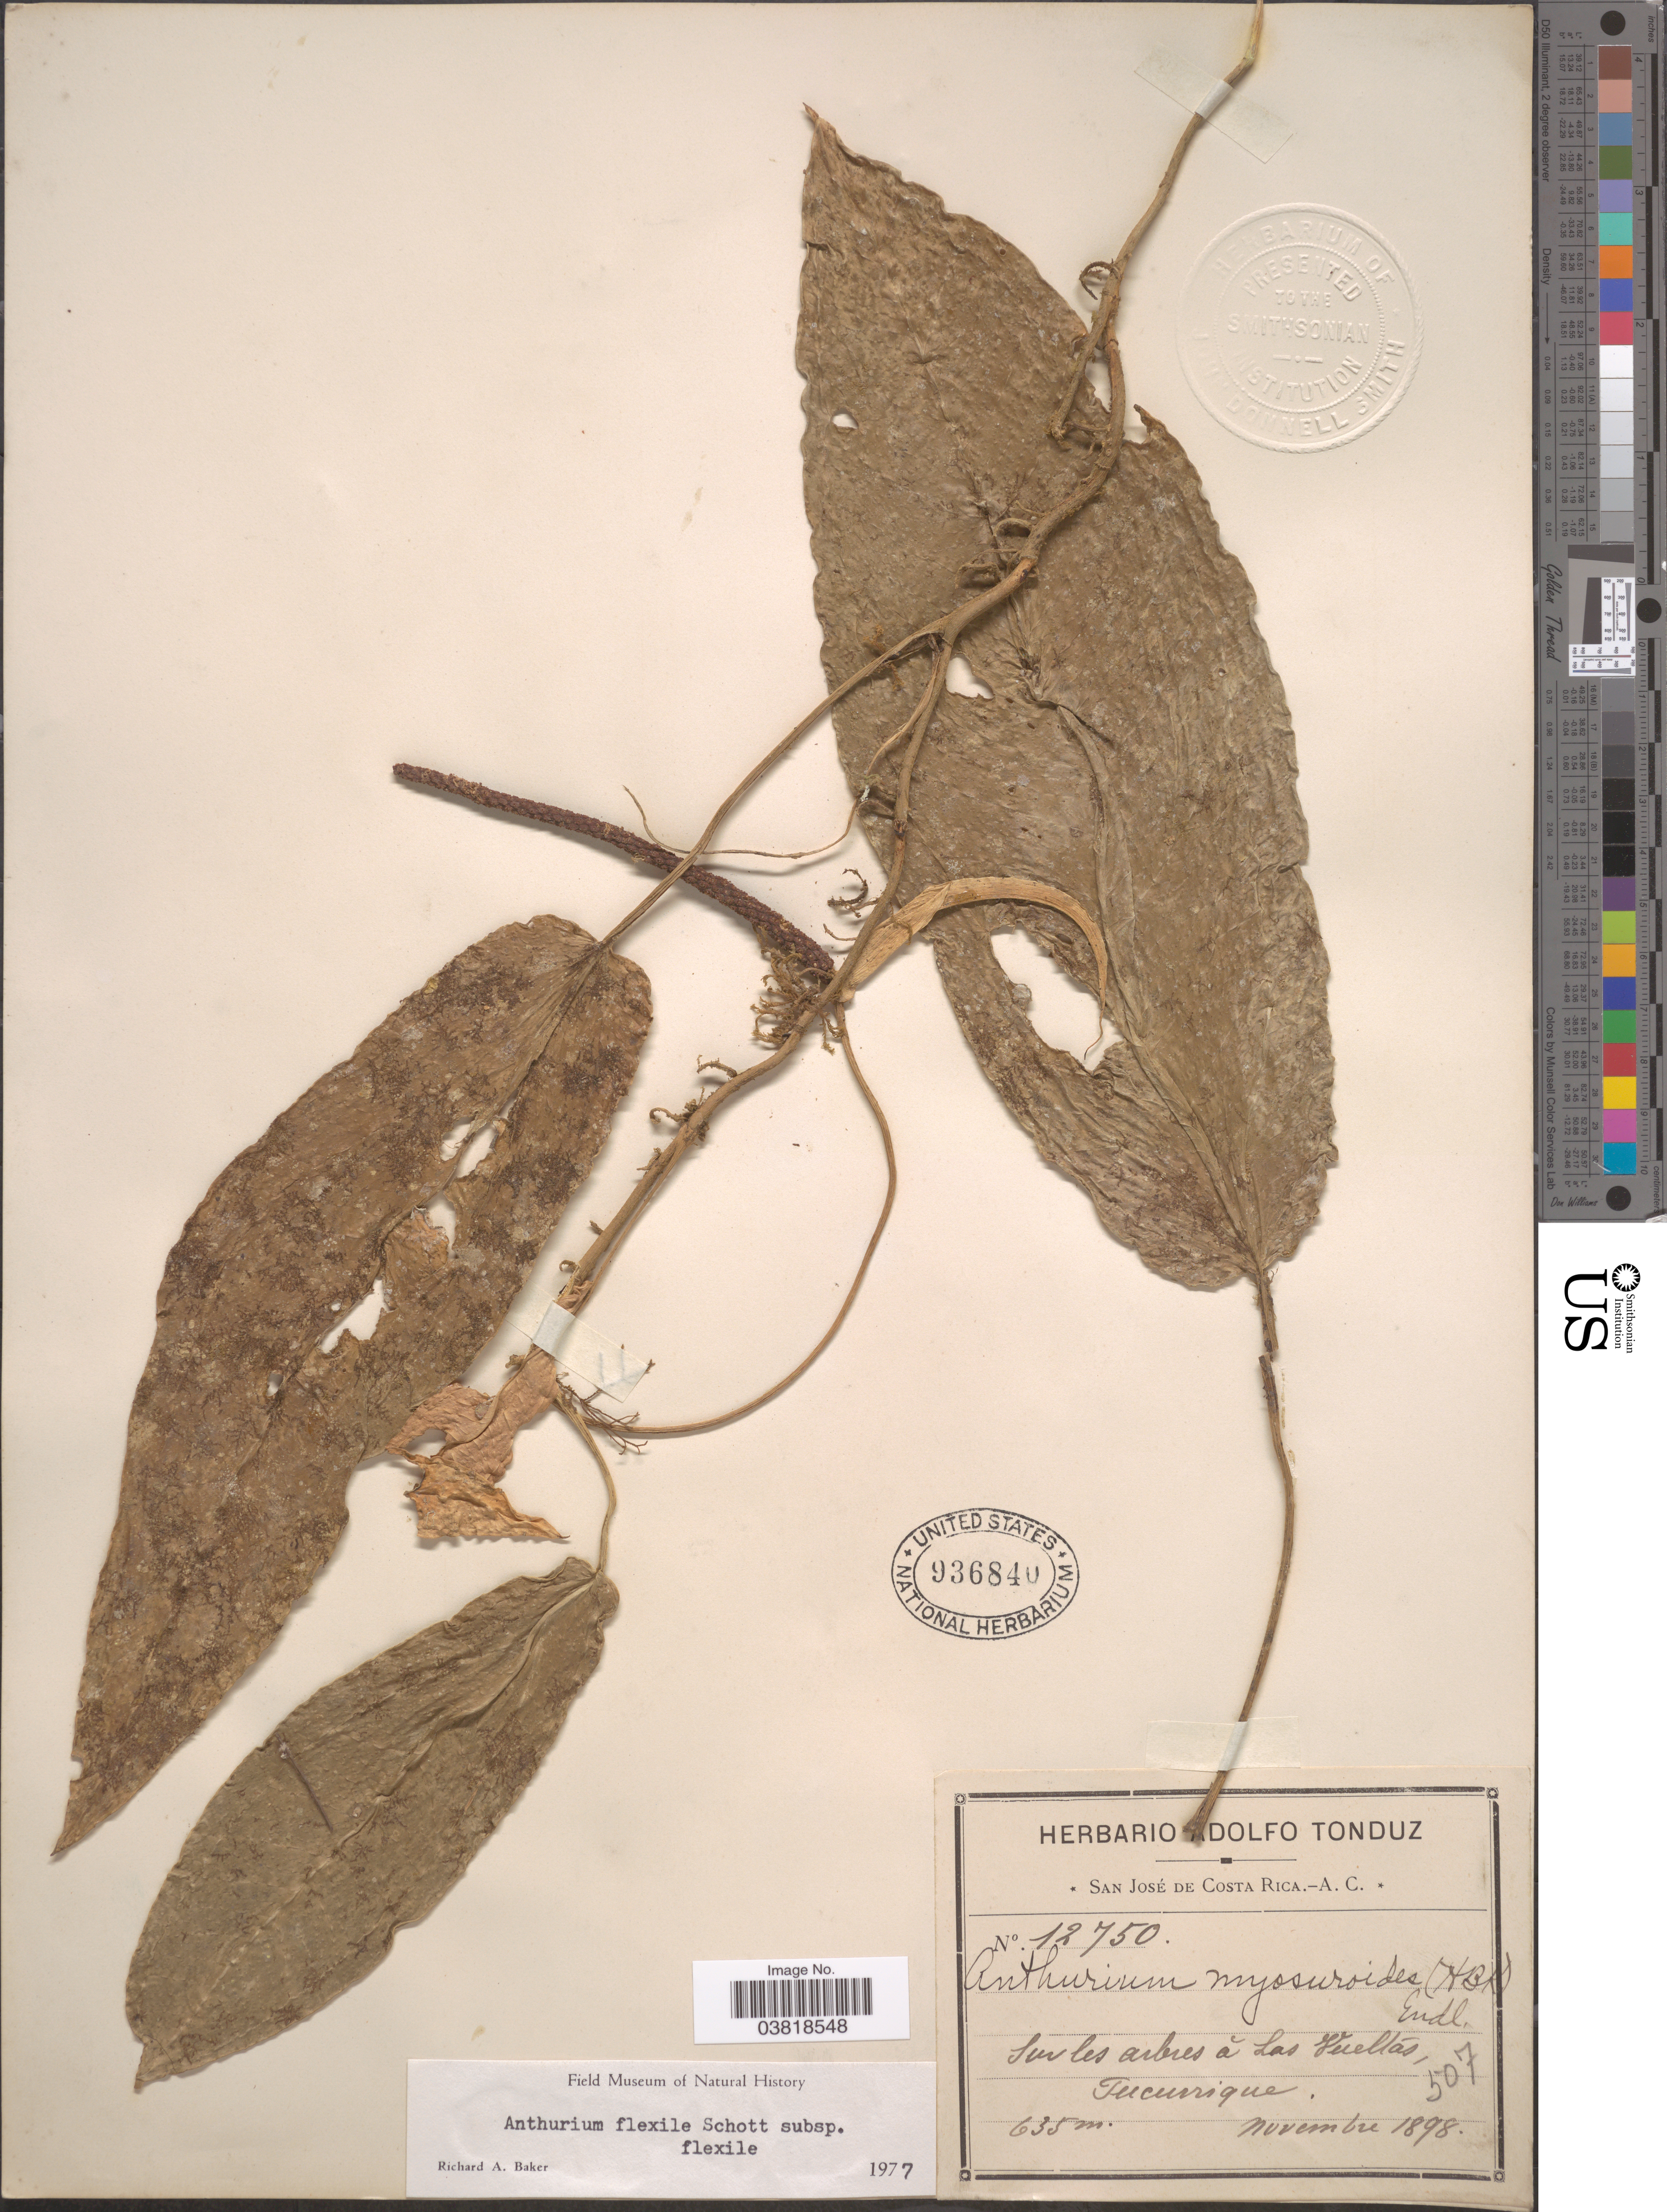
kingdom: Plantae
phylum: Tracheophyta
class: Liliopsida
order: Alismatales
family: Araceae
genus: Anthurium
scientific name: Anthurium flexile subsp. flexile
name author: Schott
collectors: ex Herb. Adolfo Tonduz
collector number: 12750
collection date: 1898-11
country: Costa Rica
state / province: San José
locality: Sur les arbres á Las Vueltas, Tucurrique.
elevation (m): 635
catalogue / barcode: US 936840